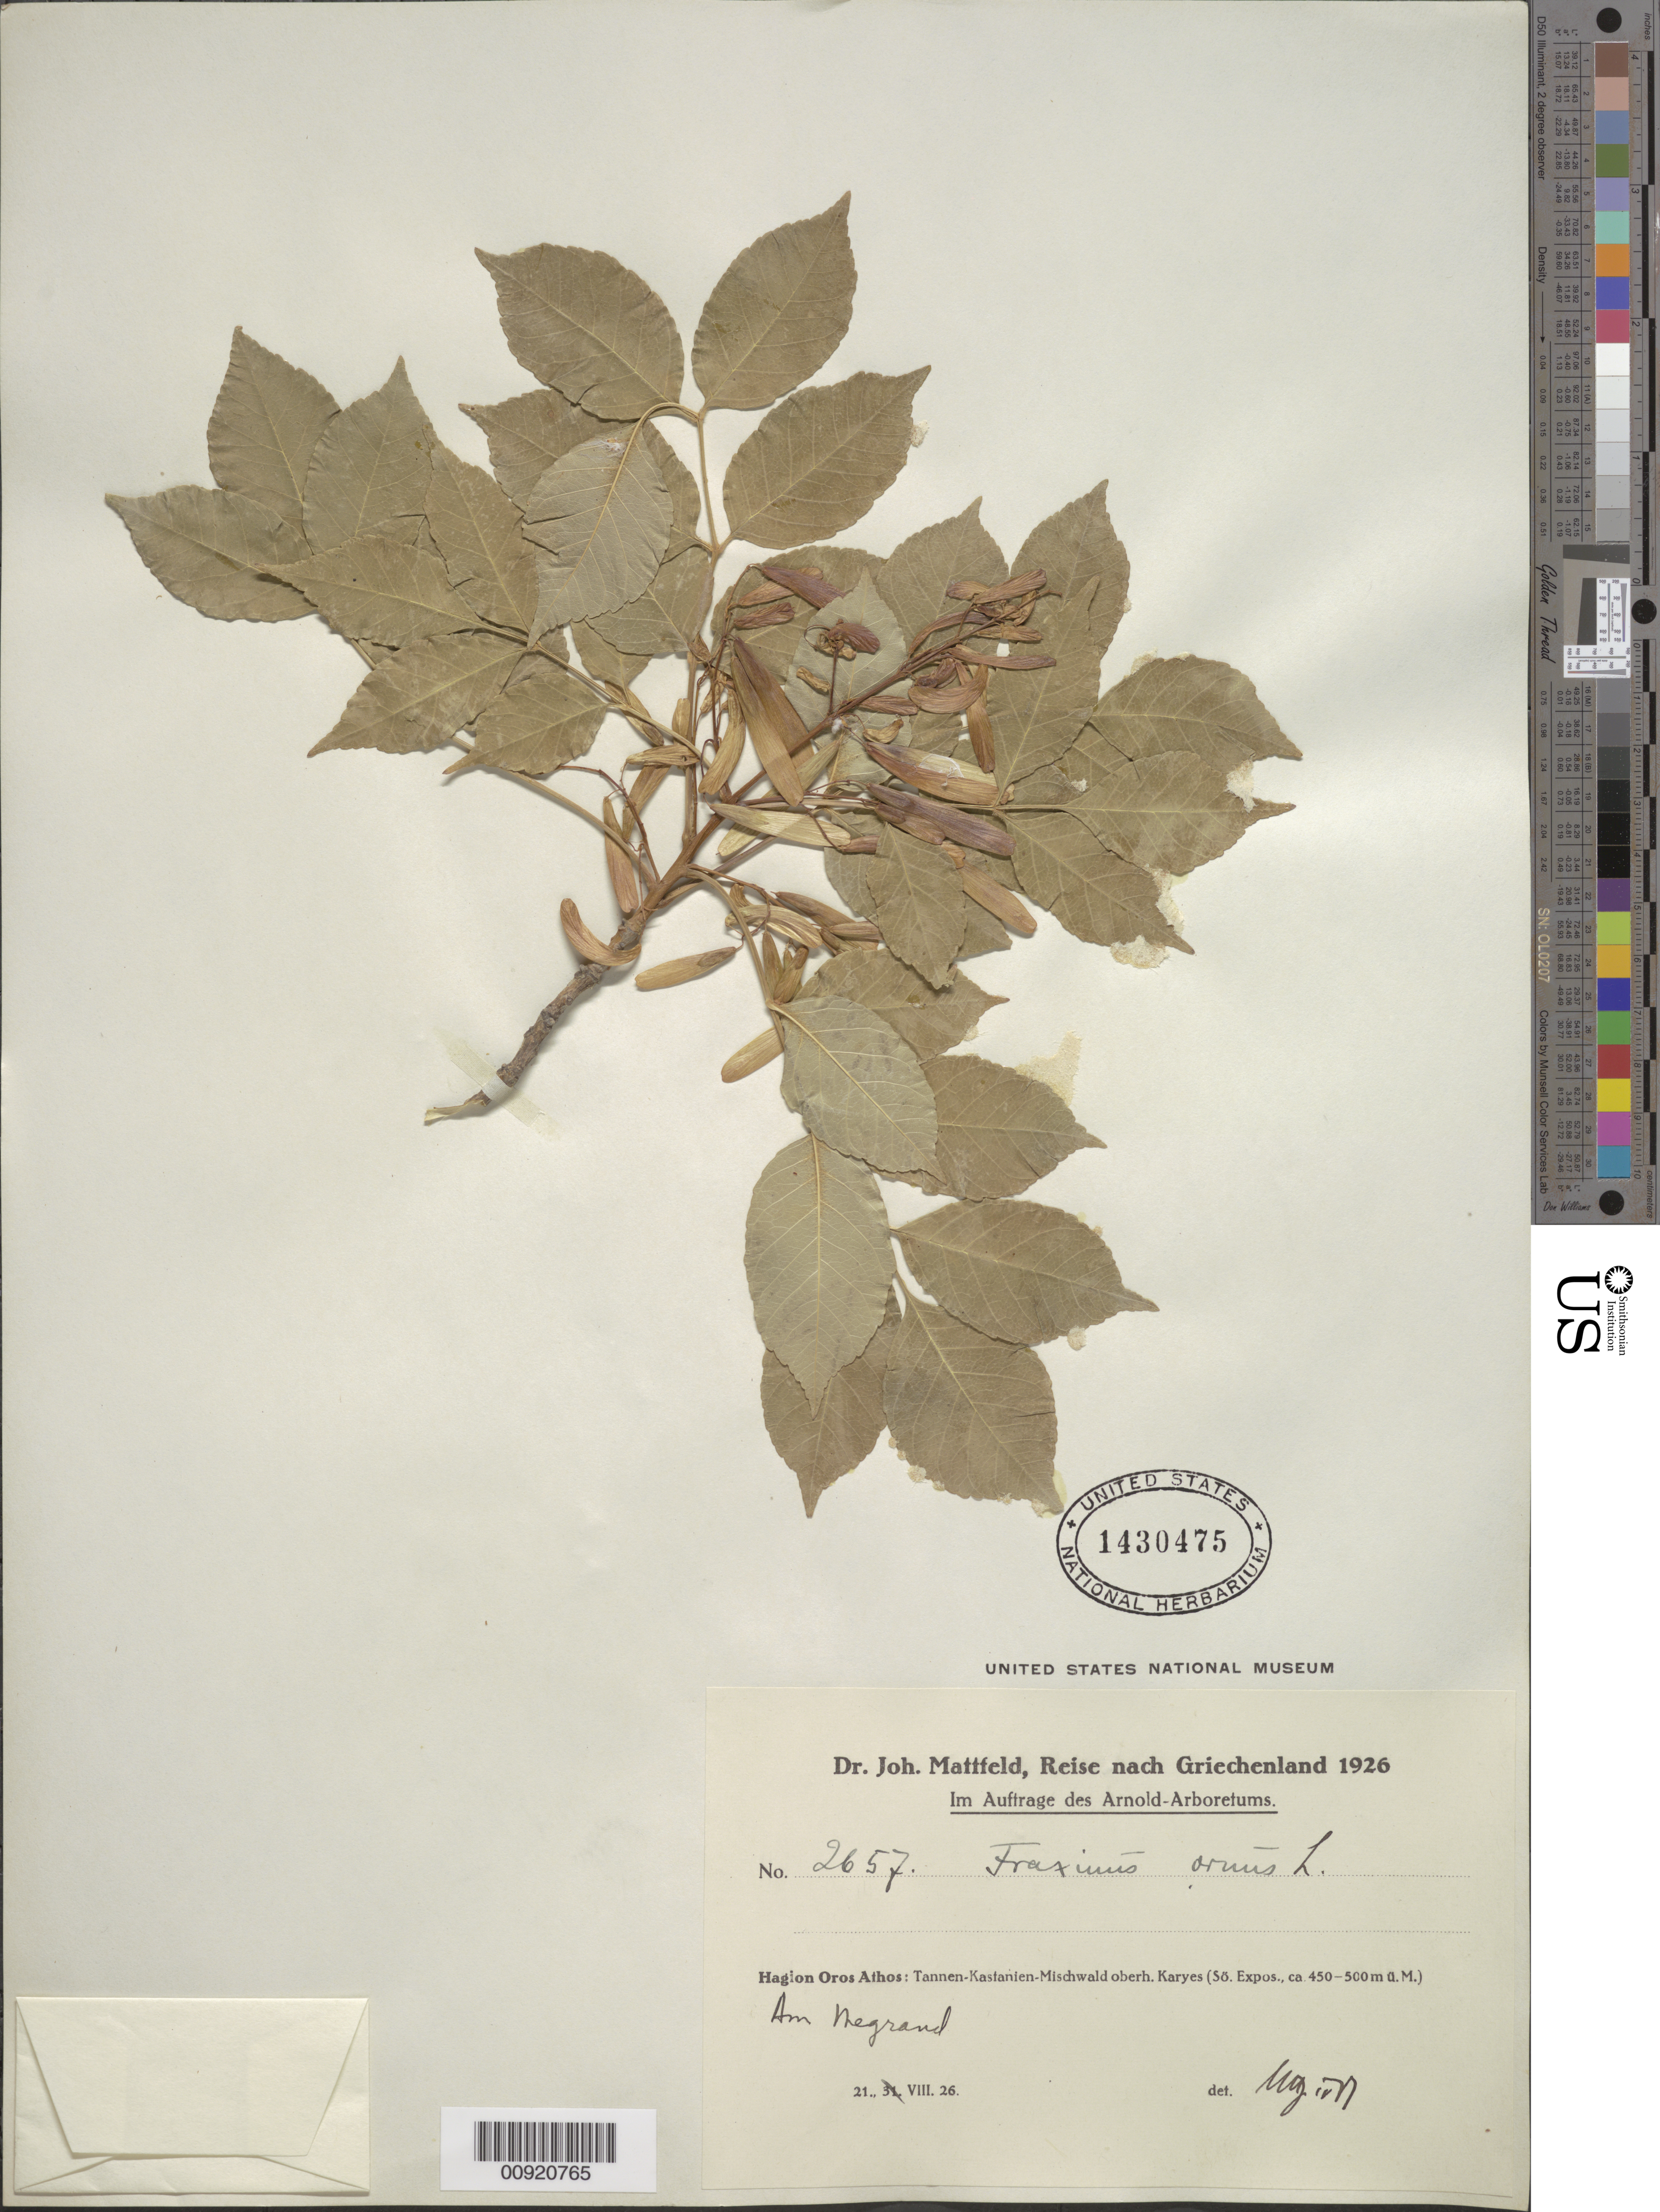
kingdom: Plantae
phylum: Tracheophyta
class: Magnoliopsida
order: Lamiales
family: Oleaceae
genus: Fraxinus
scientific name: Fraxinus ornus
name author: L.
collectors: J. Mattfeld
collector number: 2657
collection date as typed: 21 Aug 1926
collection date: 1926-08-21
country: Greece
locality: Hagion Oros Athos: Tannen-Kastanien-Mischwald oberh. Karyes.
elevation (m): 450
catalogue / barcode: US 1430475